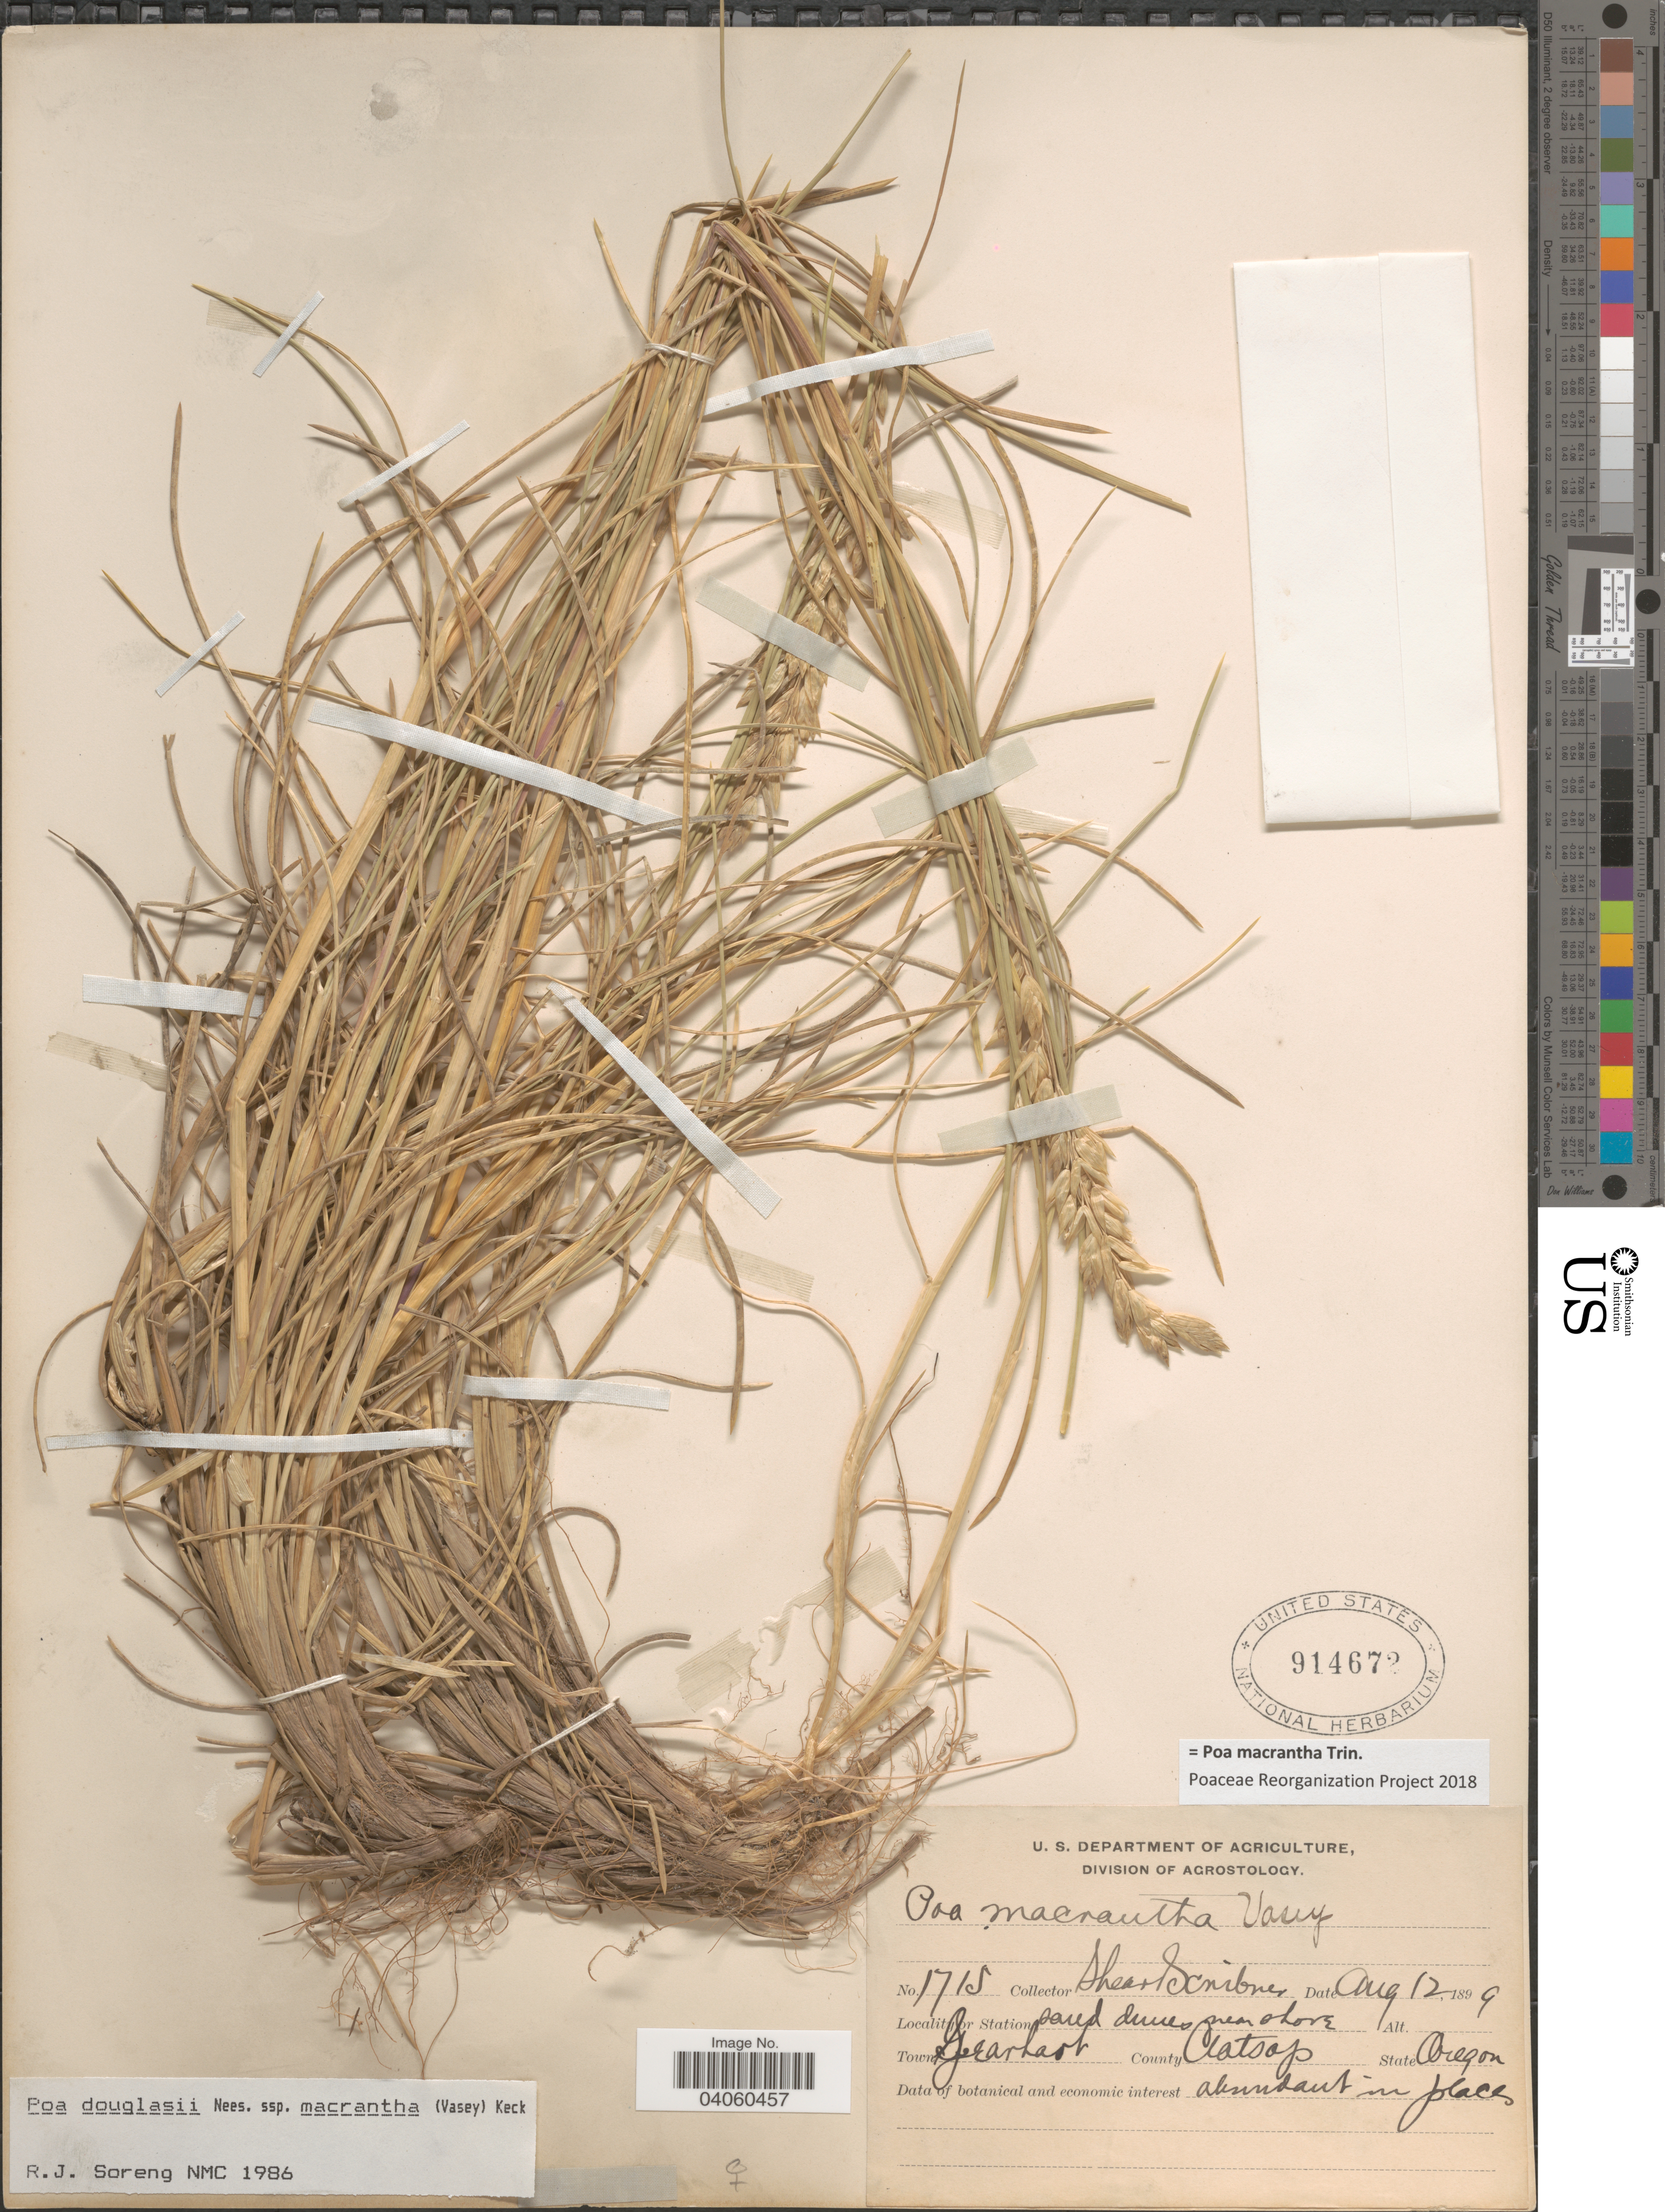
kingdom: Plantae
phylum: Tracheophyta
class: Liliopsida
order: Poales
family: Poaceae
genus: Poa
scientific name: Poa macrantha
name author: Vasey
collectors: -- Shear & Scribner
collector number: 1715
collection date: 1899-08-12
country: United States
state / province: Oregon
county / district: Clatsop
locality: Station sand dunes near shore. Town Gearhart. County Clatsop.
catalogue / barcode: US 914672